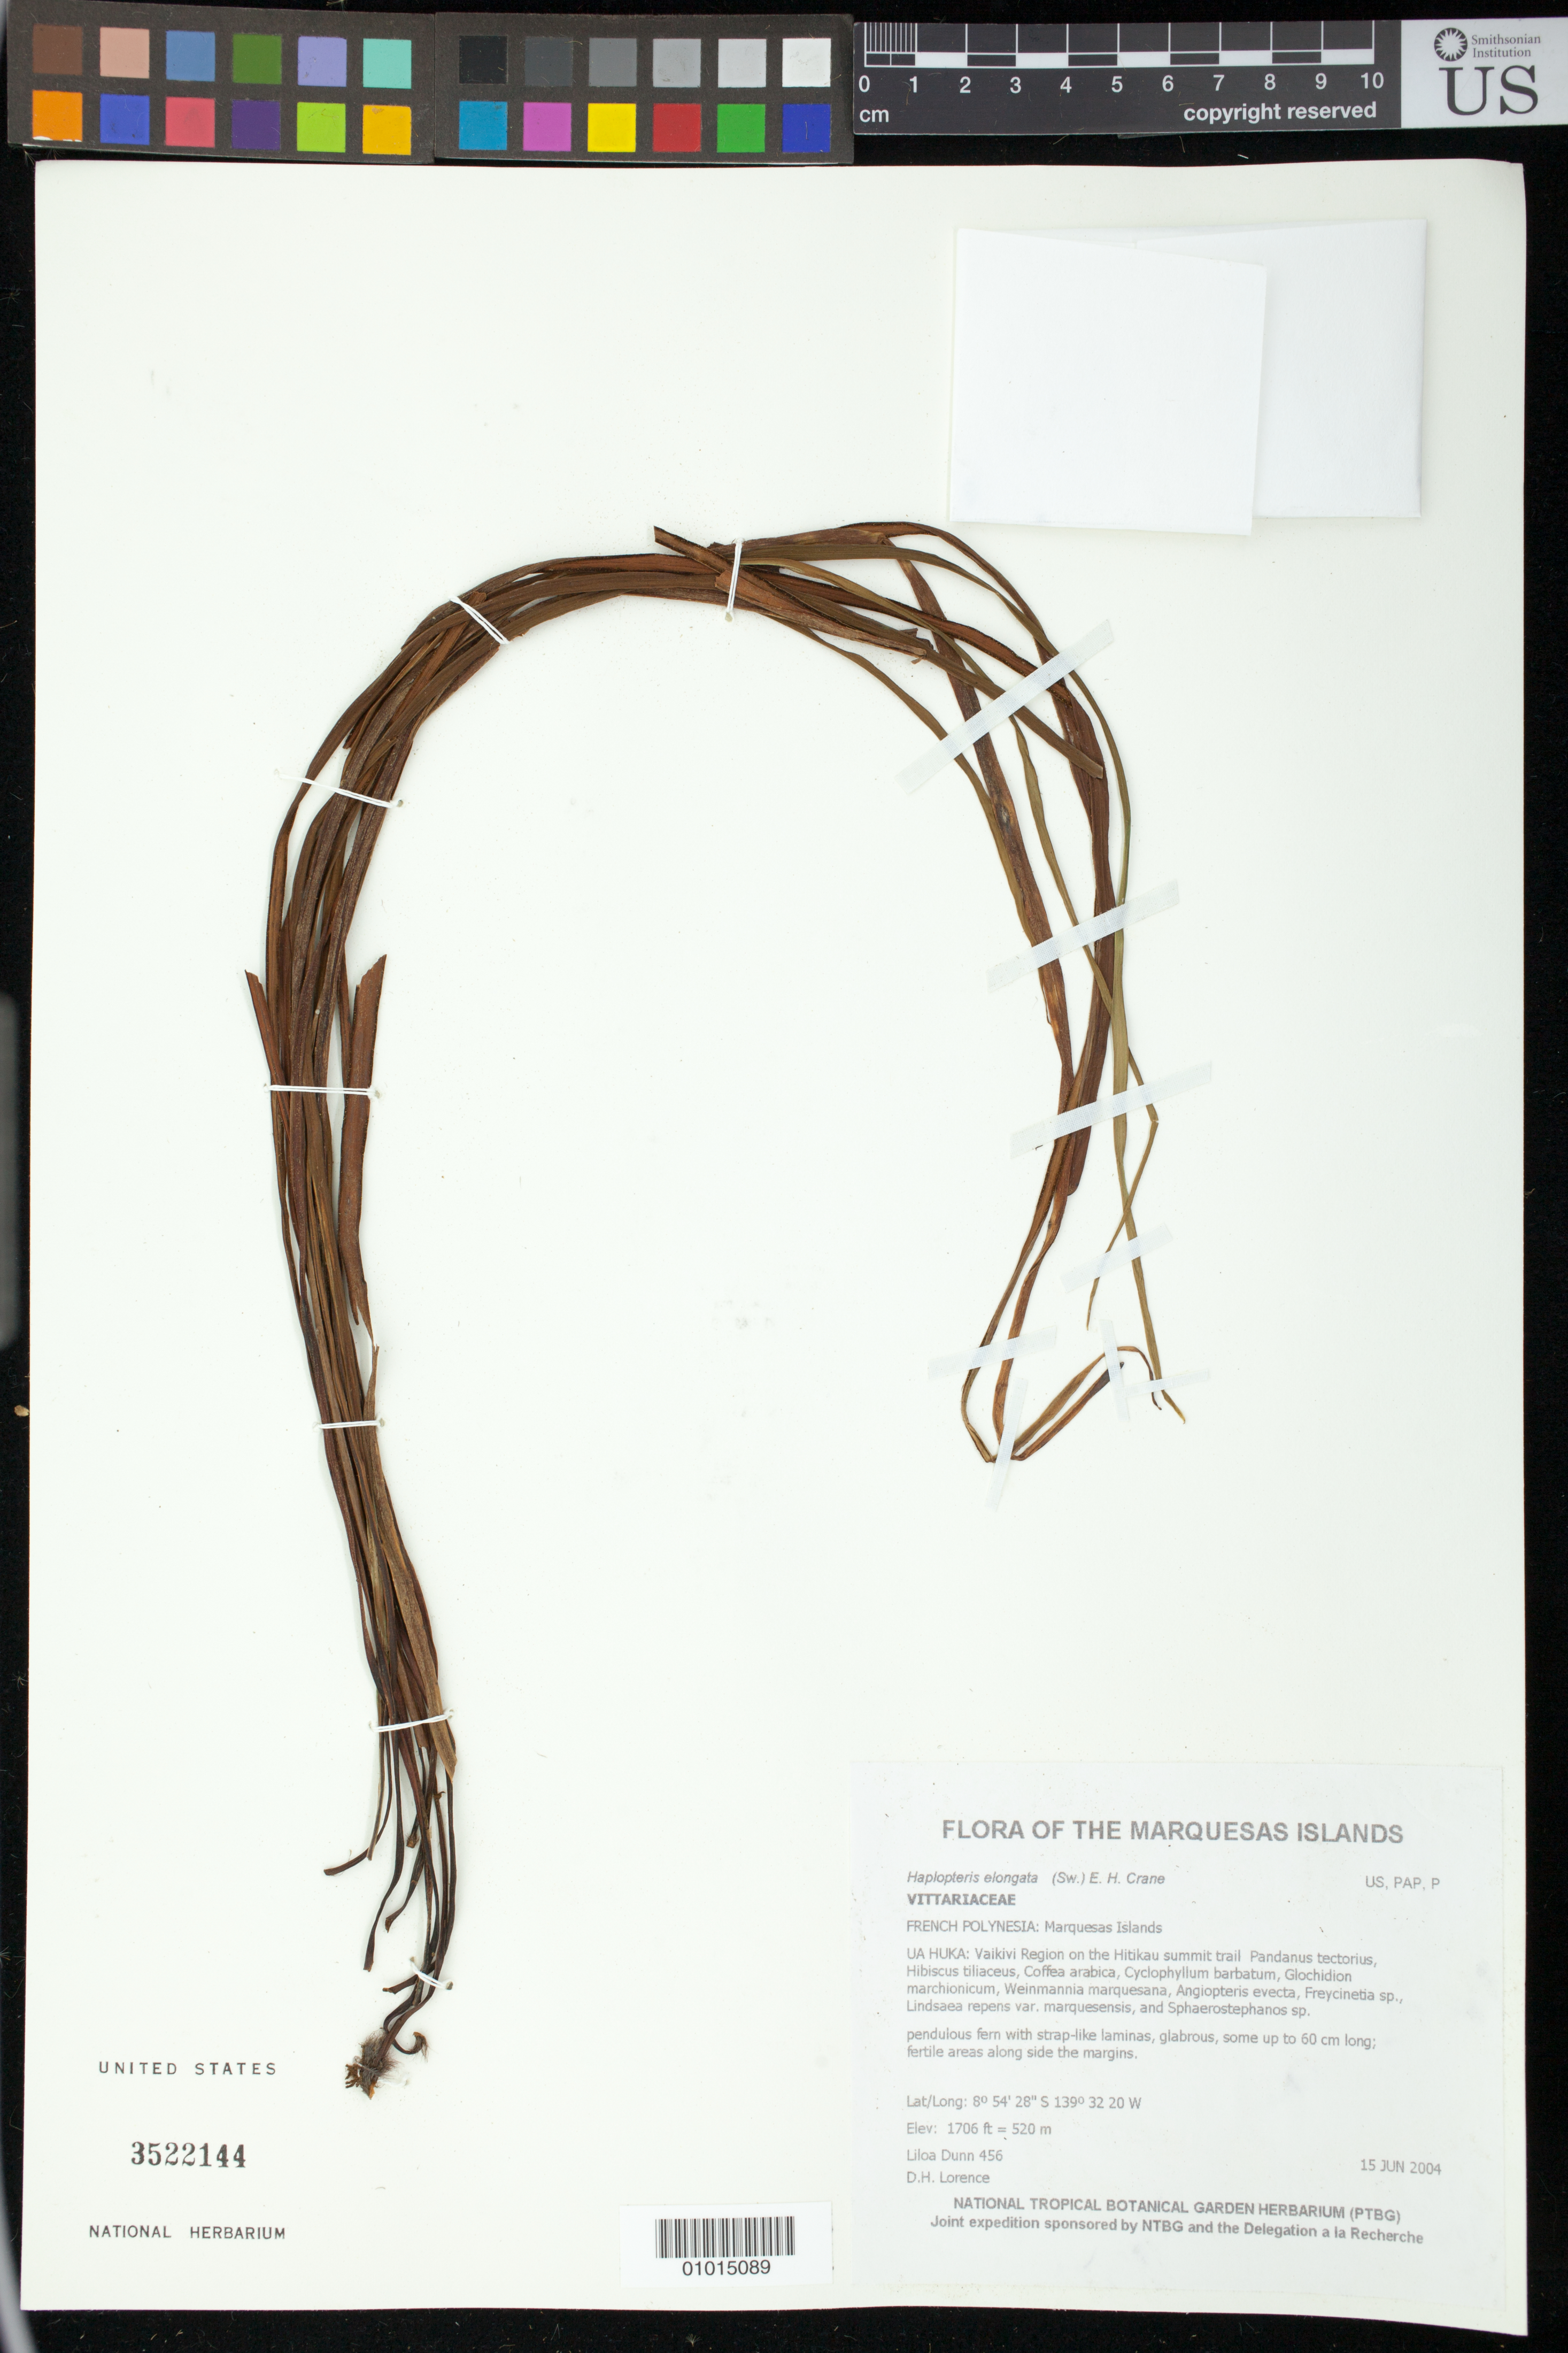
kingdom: Plantae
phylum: Tracheophyta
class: Polypodiopsida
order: Polypodiales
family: Pteridaceae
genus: Haplopteris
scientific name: Haplopteris elongata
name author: (Sw.) Crane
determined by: Lorence, David H., (PTBG), National Tropical Botanical Garden (UNITED STATES)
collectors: L. Dunn & D. Lorence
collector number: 456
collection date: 2004-06-15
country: French Polynesia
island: Ua Huka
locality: Vaikivi Region on the Hitikau summit trail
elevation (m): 520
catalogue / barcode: US 3522144